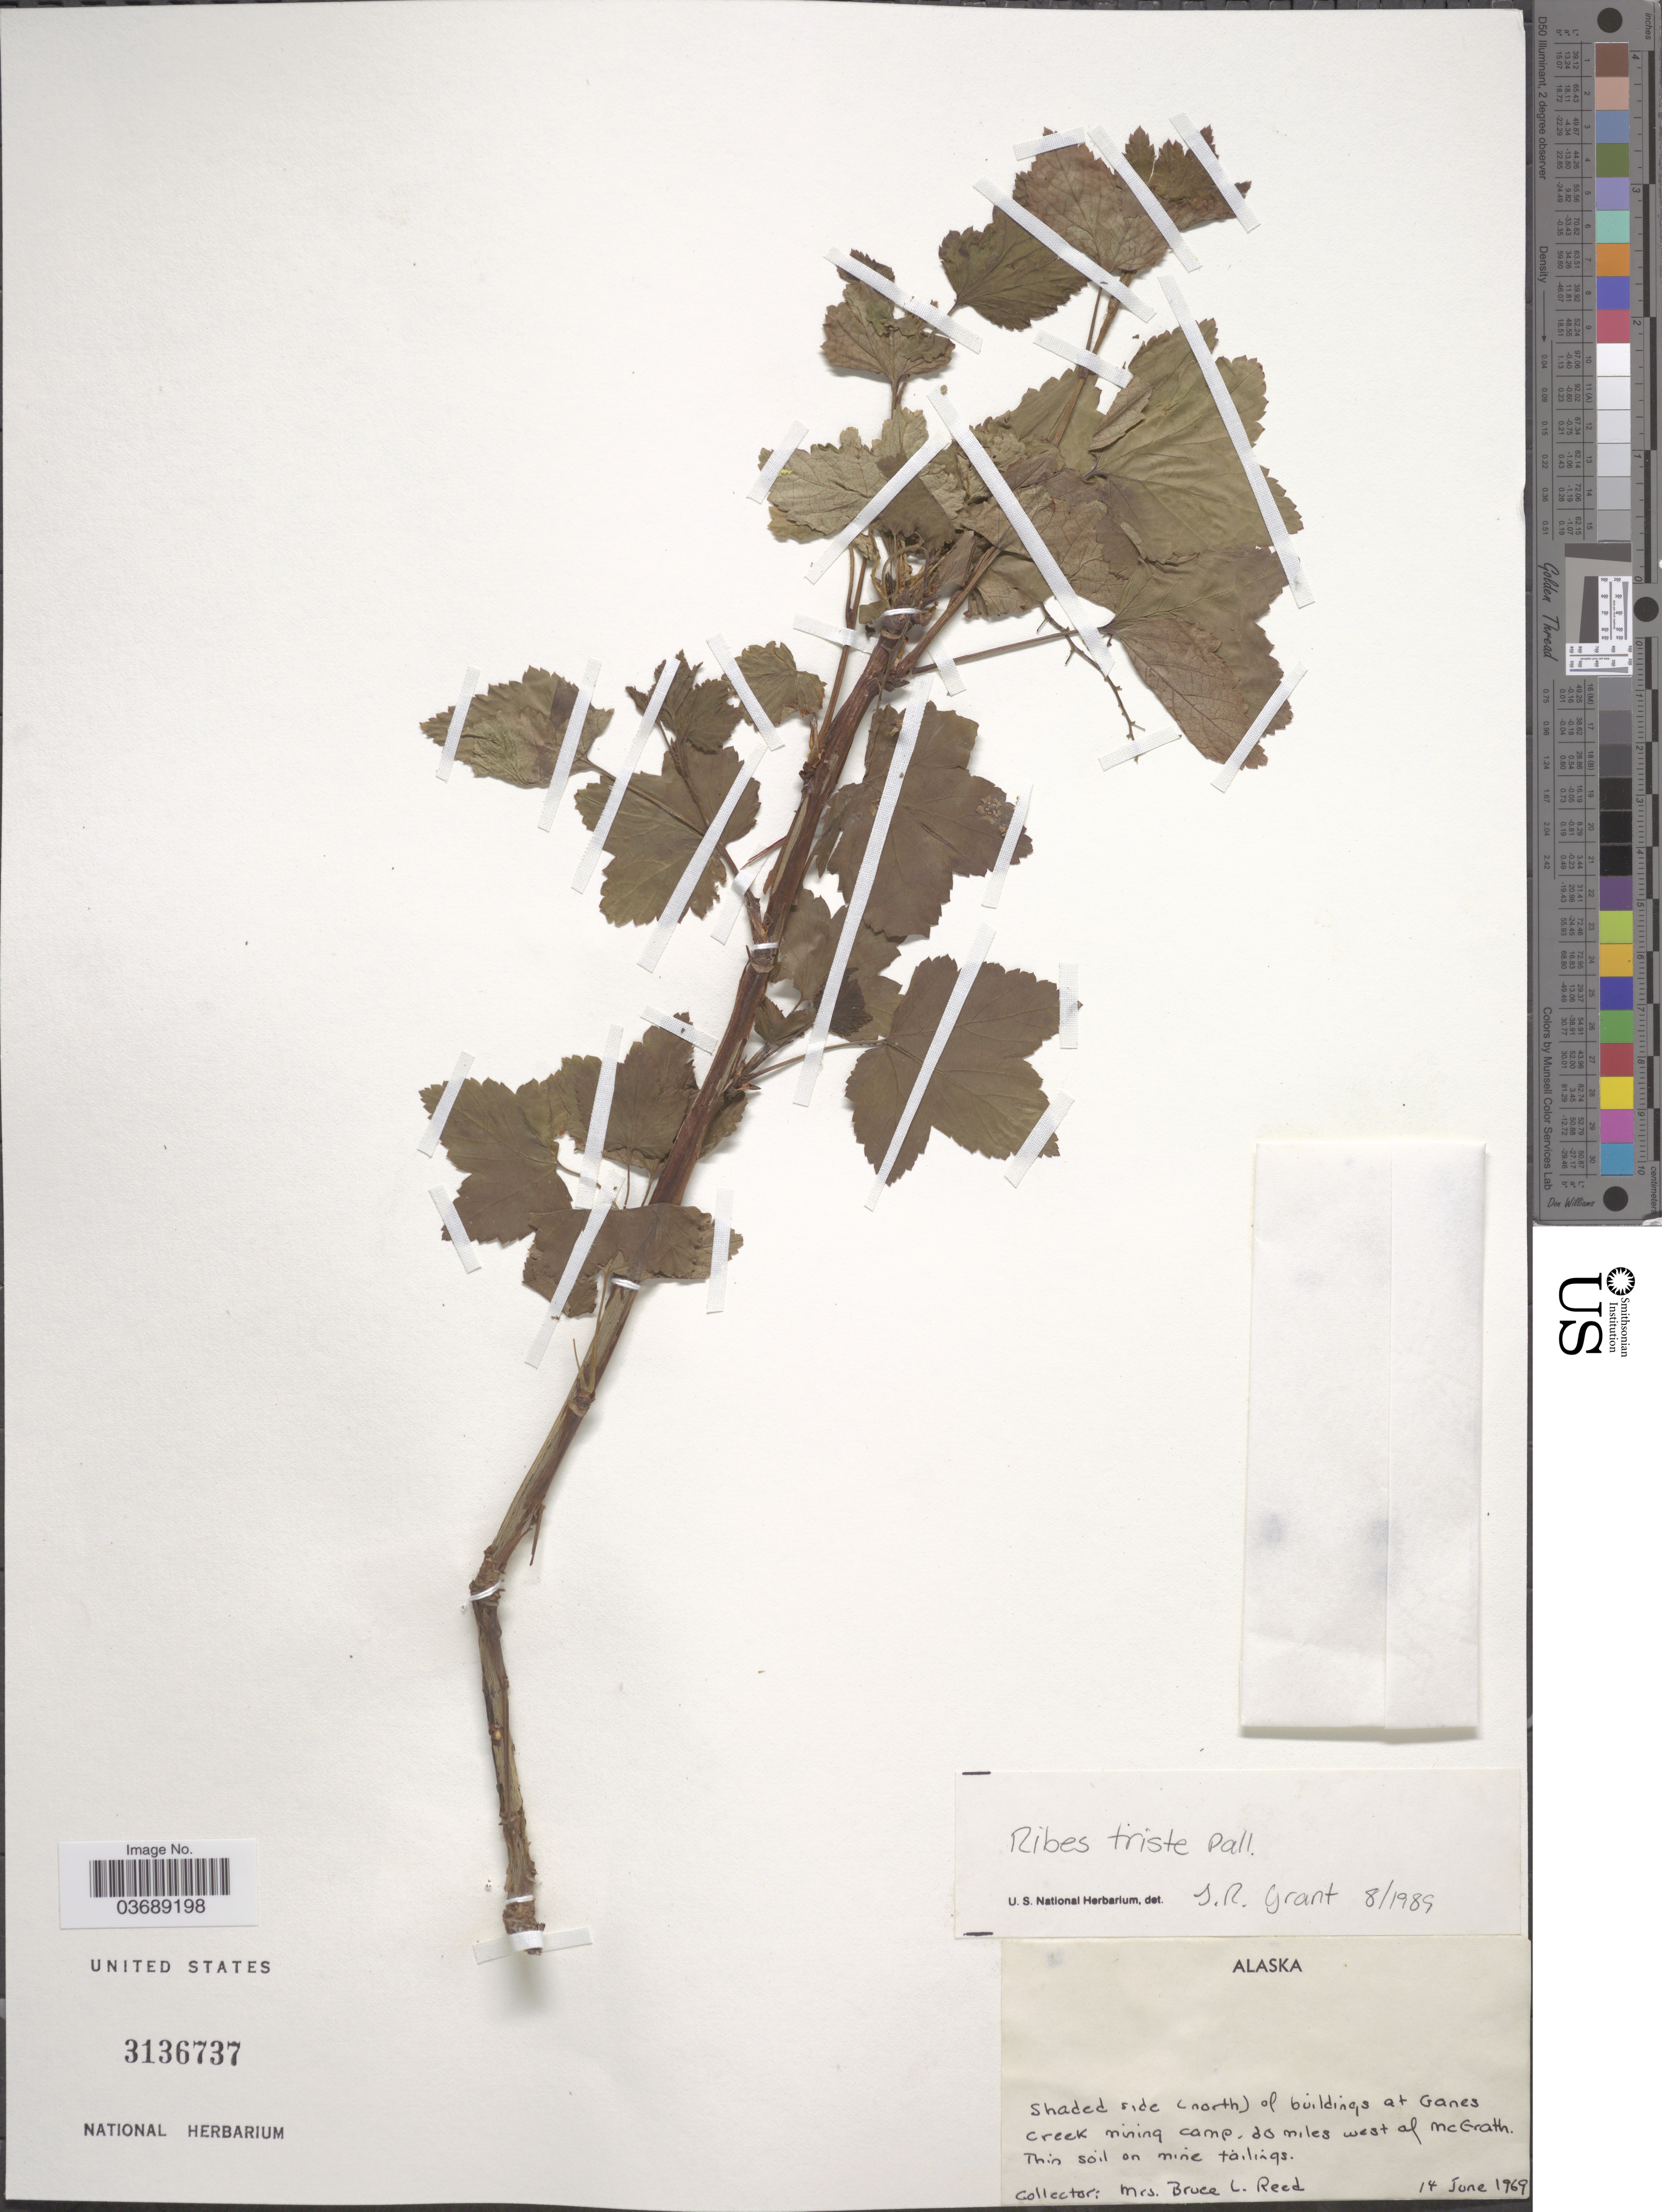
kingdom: Plantae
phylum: Tracheophyta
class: Magnoliopsida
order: Saxifragales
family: Grossulariaceae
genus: Ribes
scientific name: Ribes triste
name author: Pall.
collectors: B. Reed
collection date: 1969-06-14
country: United States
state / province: Alaska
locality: Shaded side (north) of buildings at Ganes Creek mining camp, 30 miles west of McGrath.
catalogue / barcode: US 3136737